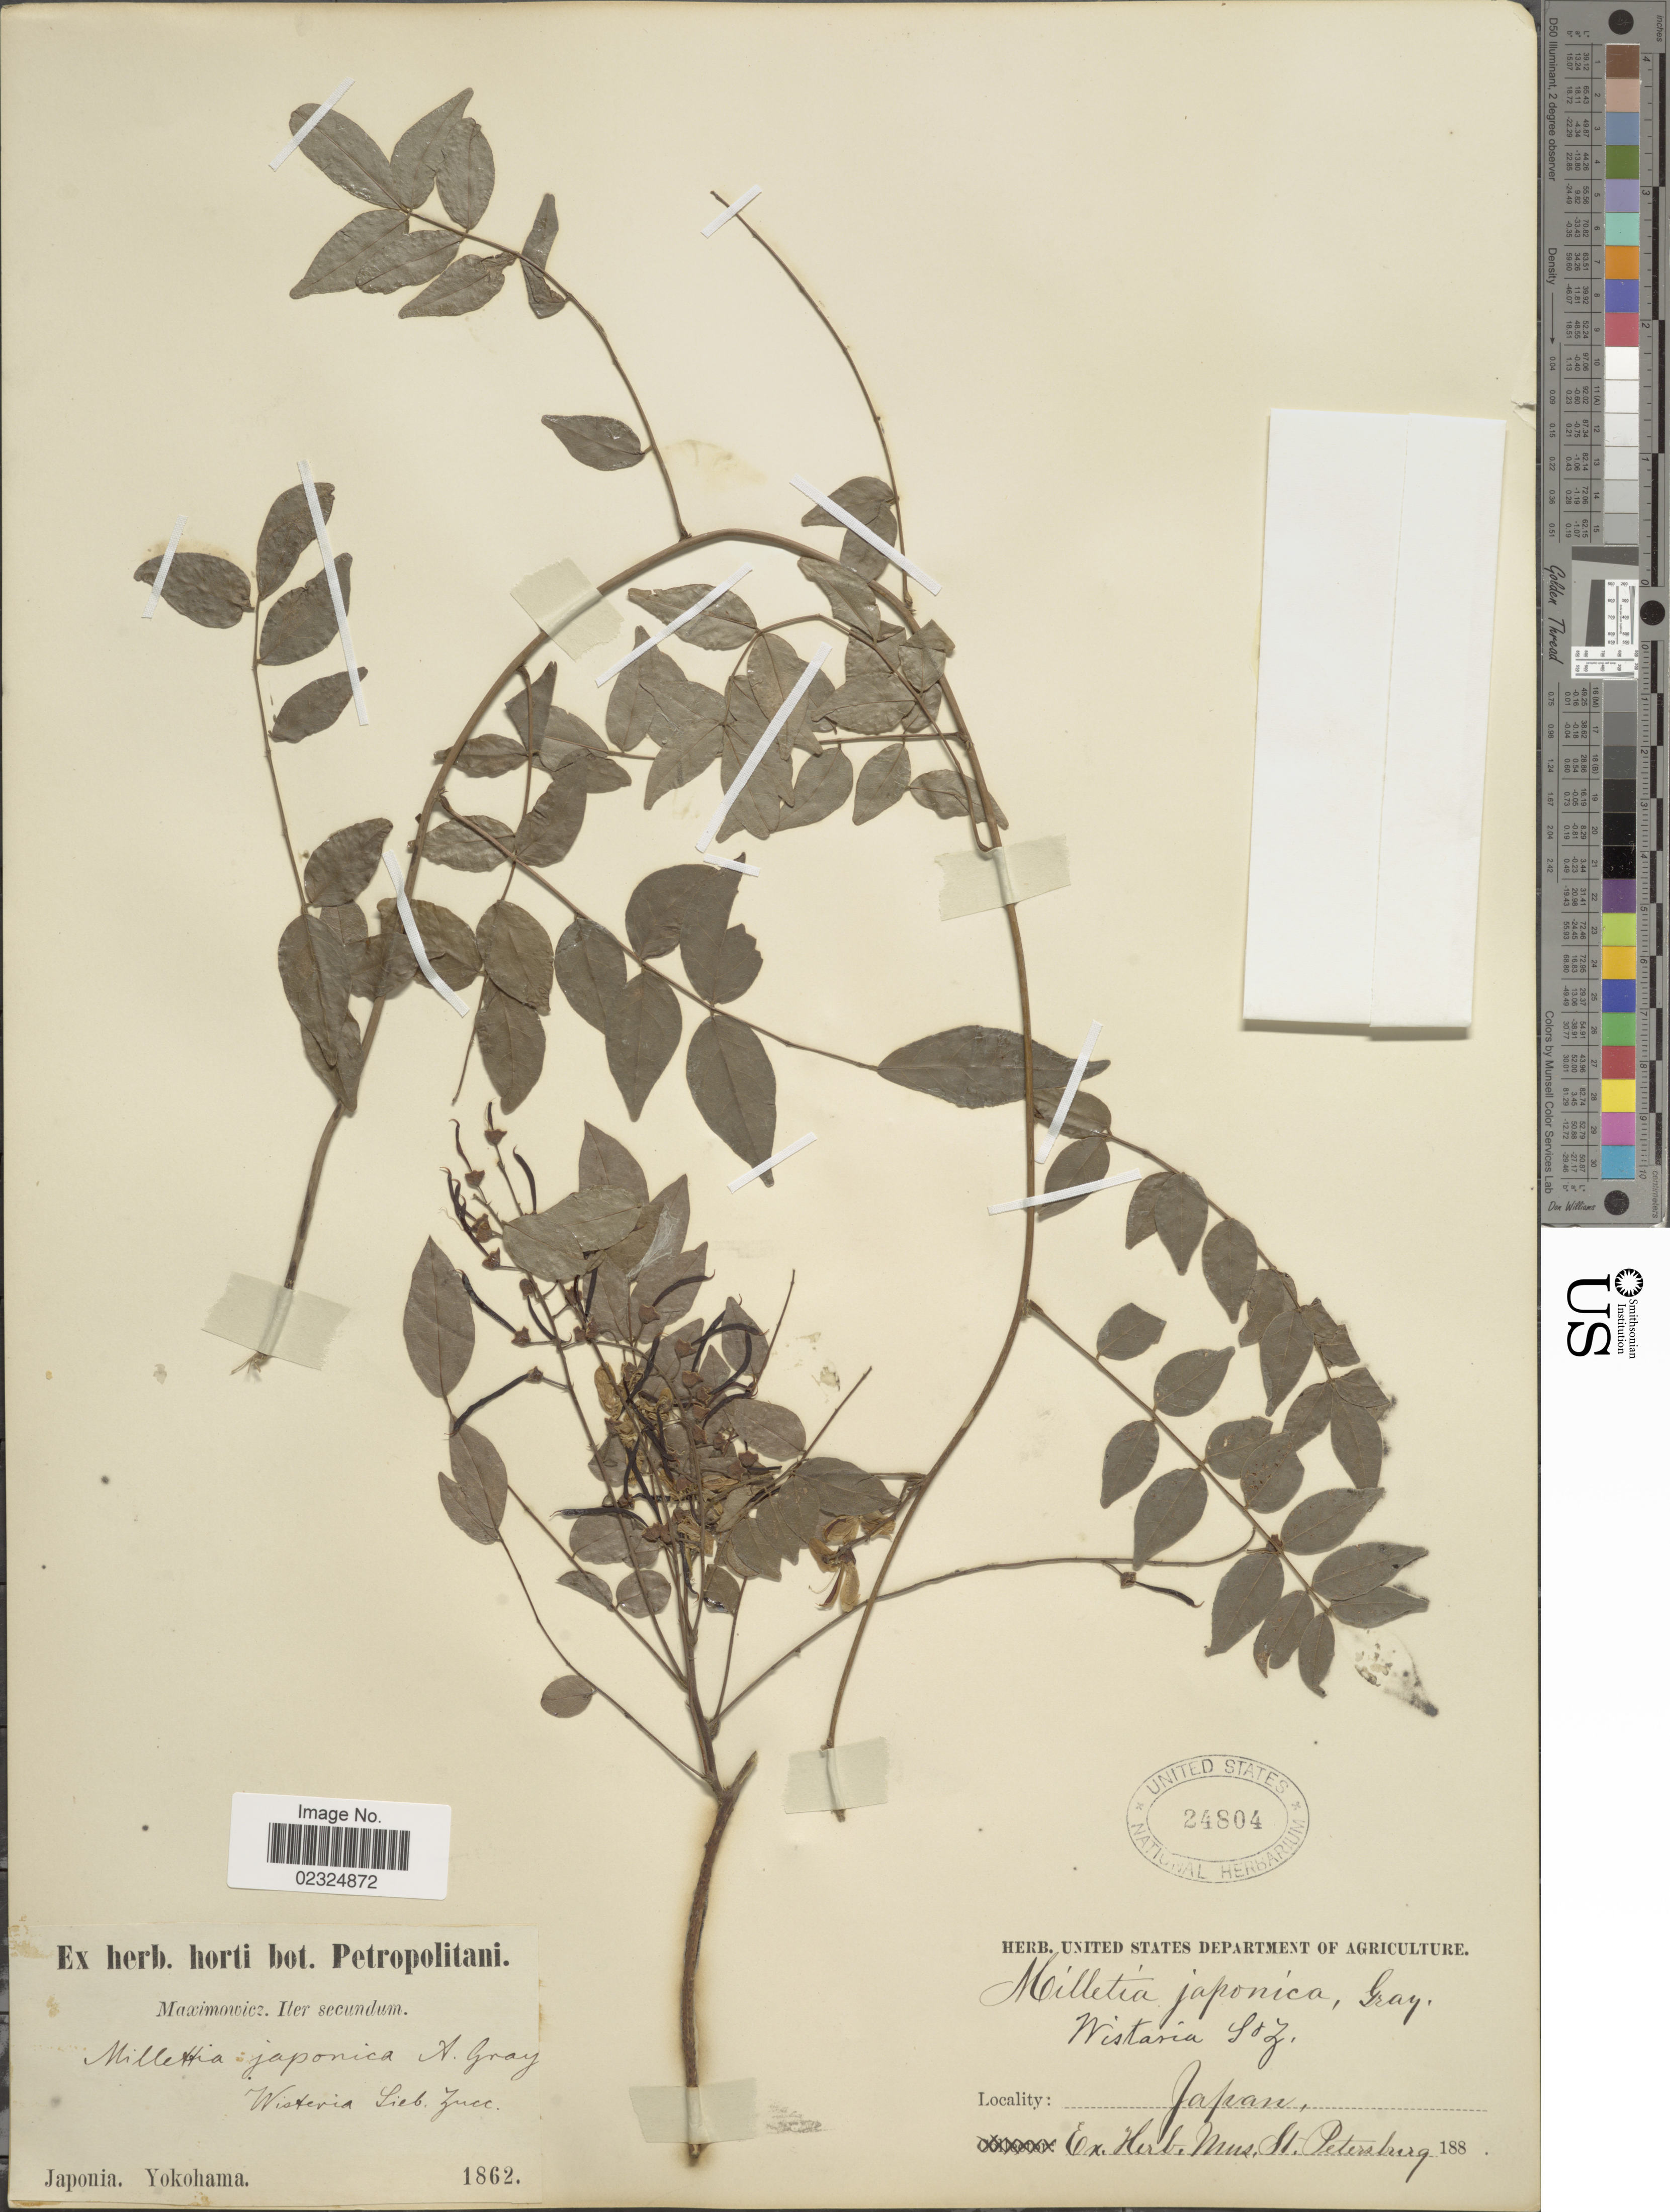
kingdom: Plantae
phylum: Tracheophyta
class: Magnoliopsida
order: Fabales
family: Fabaceae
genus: Wisteria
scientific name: Wisteria japonica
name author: Siebold & Zucc.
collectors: Maximowicz, --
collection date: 1862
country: Japan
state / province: Kanagawa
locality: Japonia, Yokohama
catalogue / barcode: US 24804